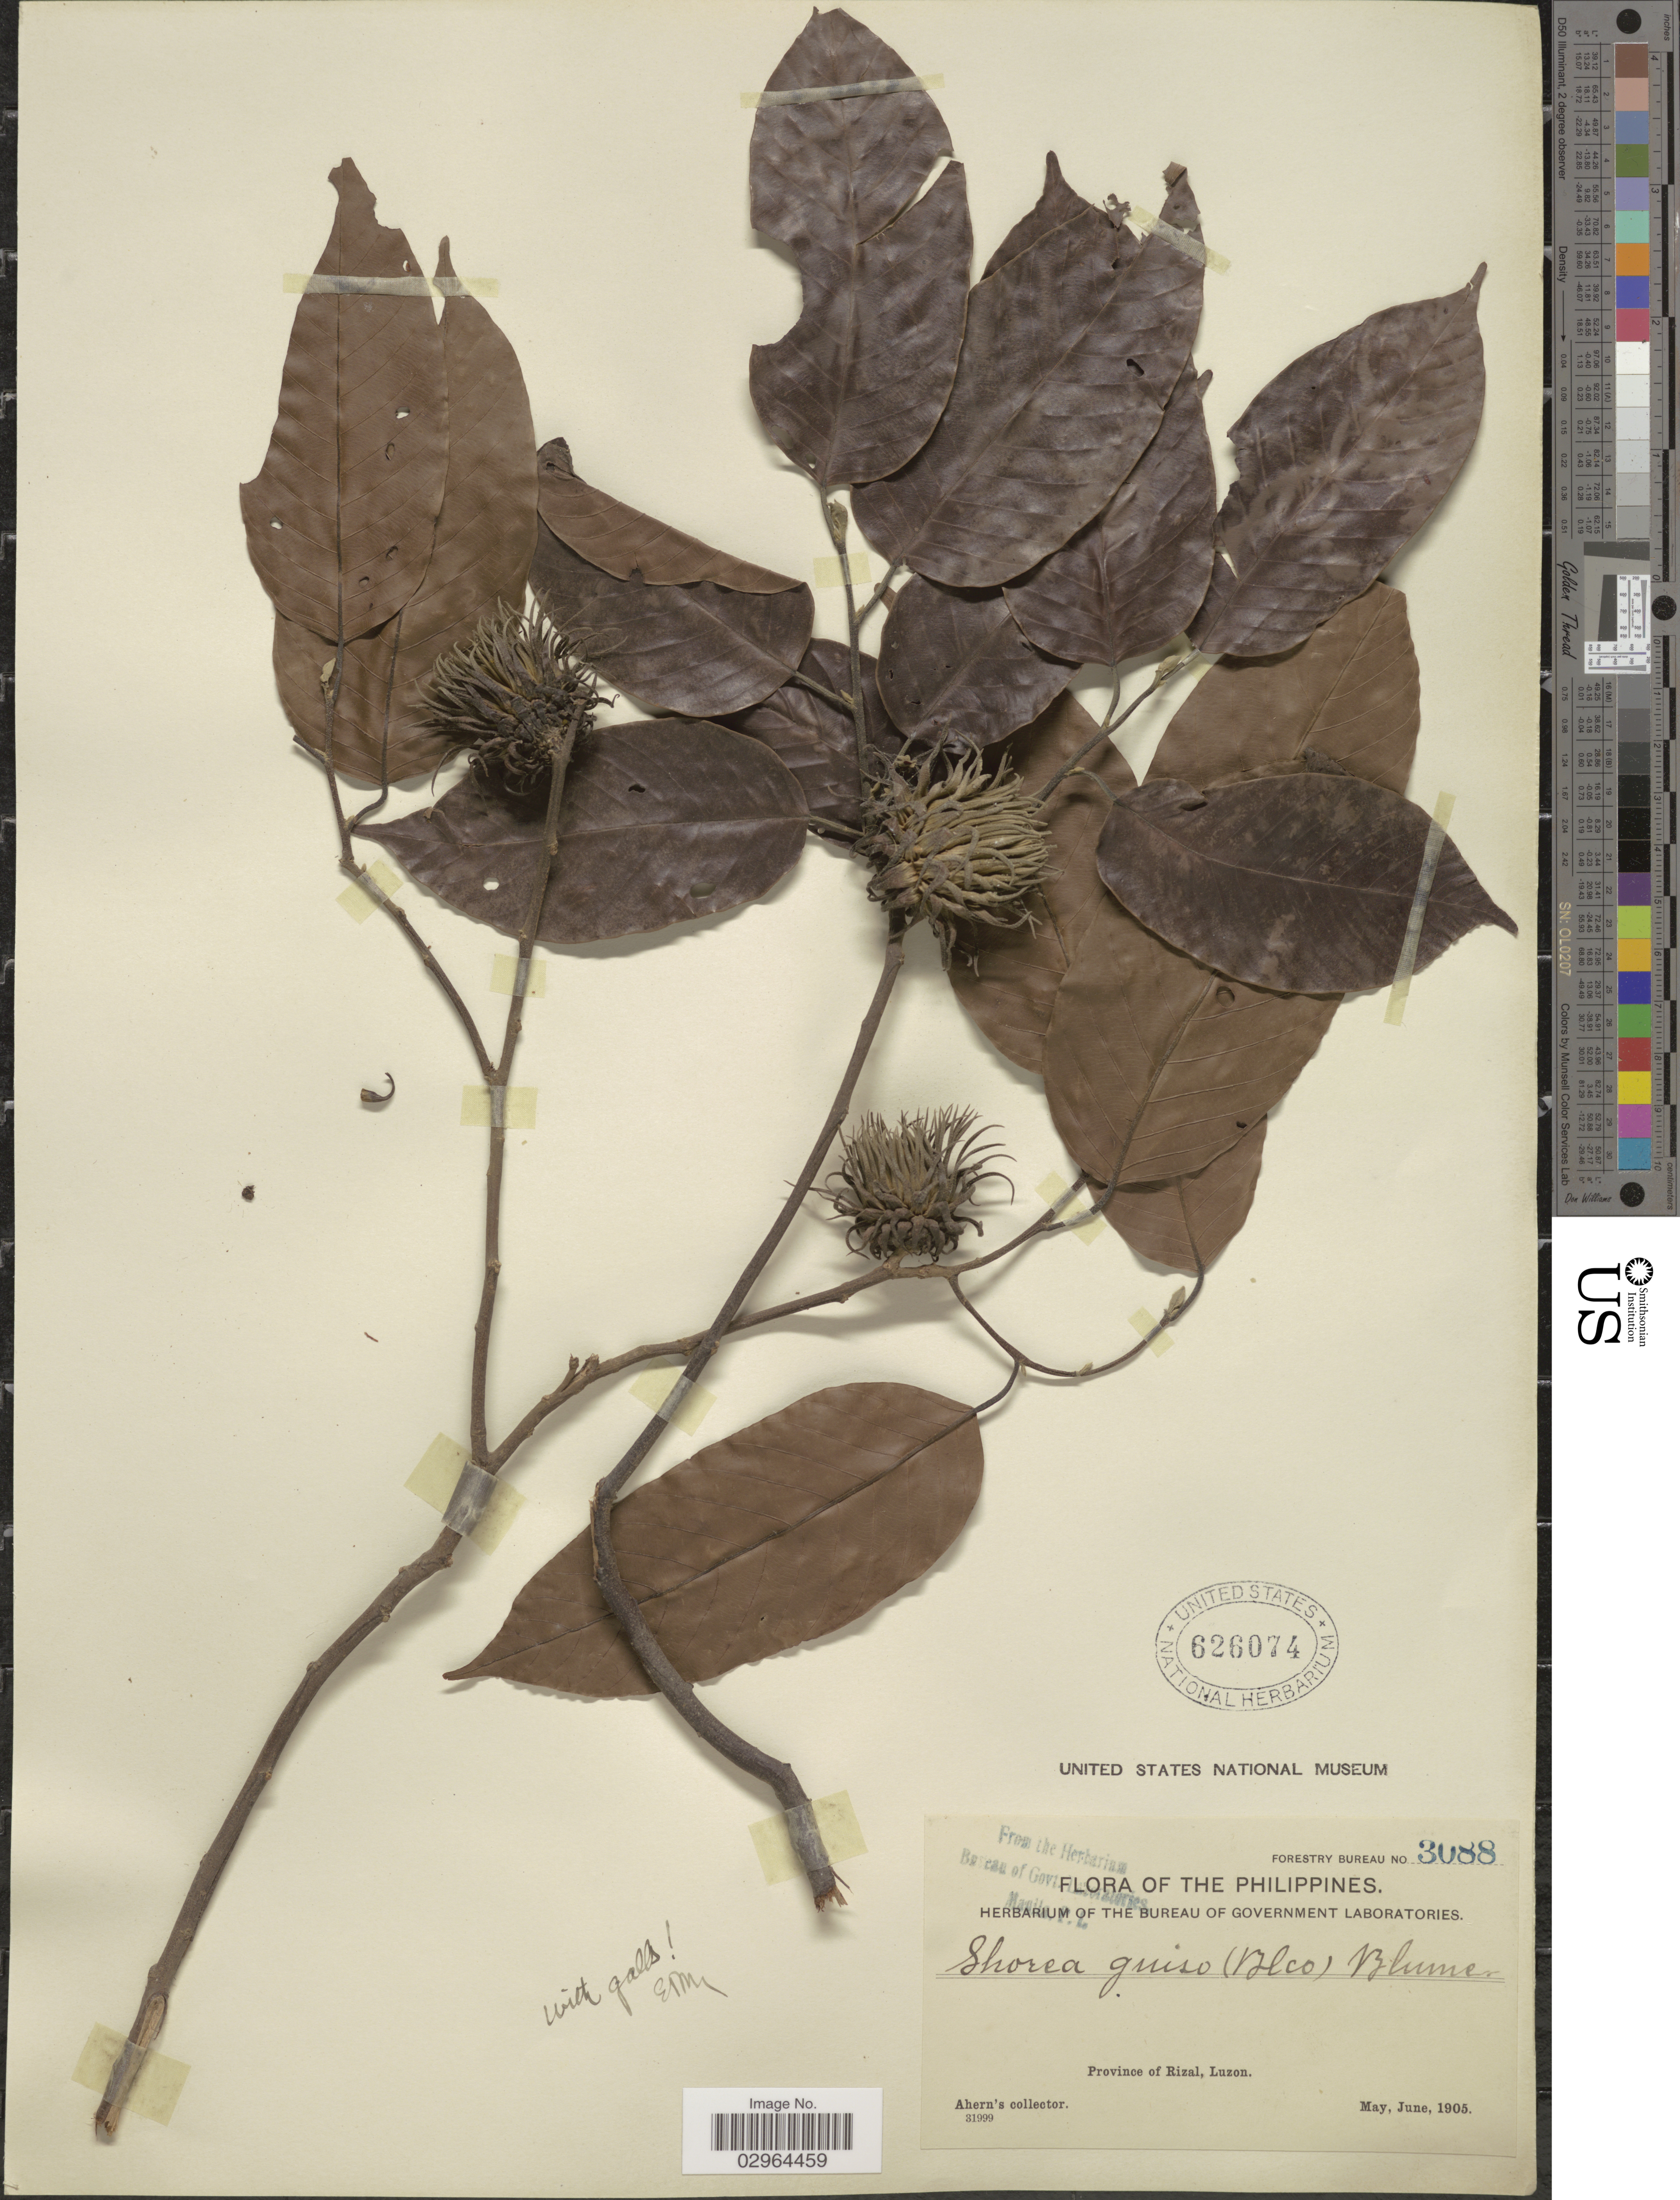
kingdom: Plantae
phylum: Tracheophyta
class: Magnoliopsida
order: Malvales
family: Dipterocarpaceae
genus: Shorea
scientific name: Shorea guiso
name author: (Blanco) Blume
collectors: Ahern's collector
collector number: Forestry Bureau 3088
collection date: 1905-05/1905-06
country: Philippines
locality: Province of Rizal, Luzon.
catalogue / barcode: US 626074